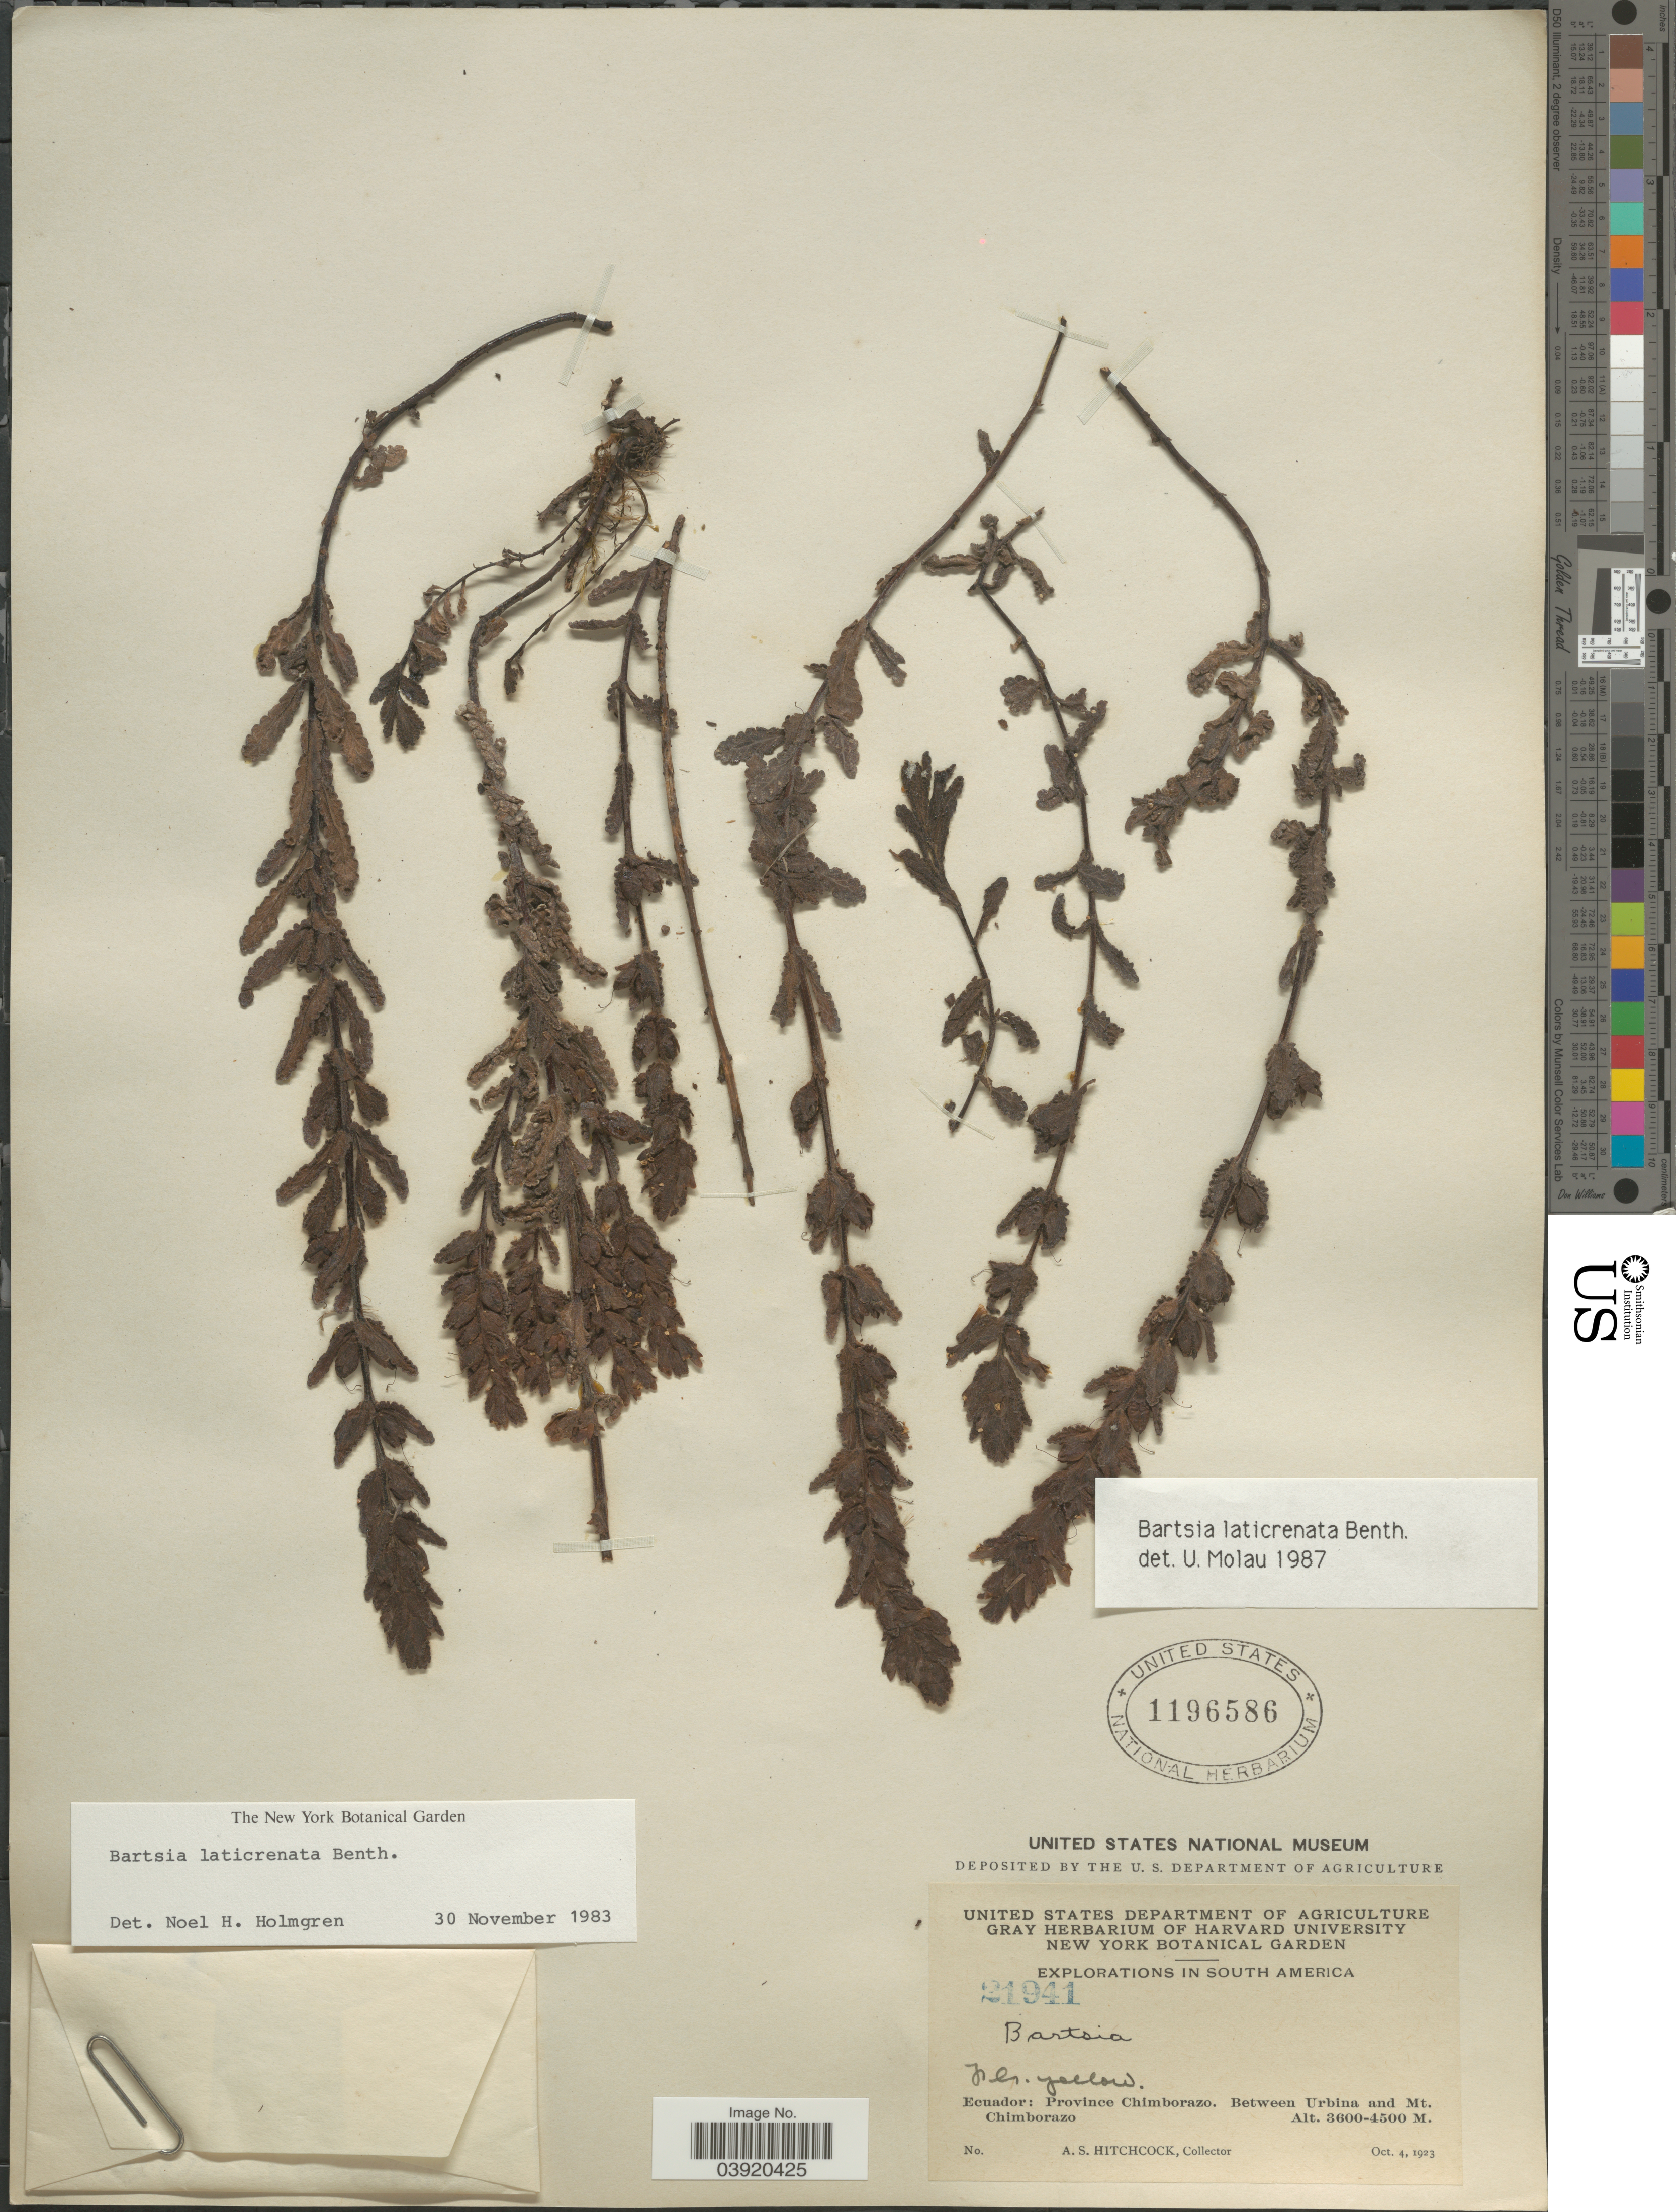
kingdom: Plantae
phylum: Tracheophyta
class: Magnoliopsida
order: Lamiales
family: Orobanchaceae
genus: Bartsia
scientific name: Bartsia laticrenata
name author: Benth.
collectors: A. S. Hitchcock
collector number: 21941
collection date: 1923-10-04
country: Ecuador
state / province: Chimborazo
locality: Between Urbina and Mt. Chimborazo.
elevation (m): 3600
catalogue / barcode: US 1196586